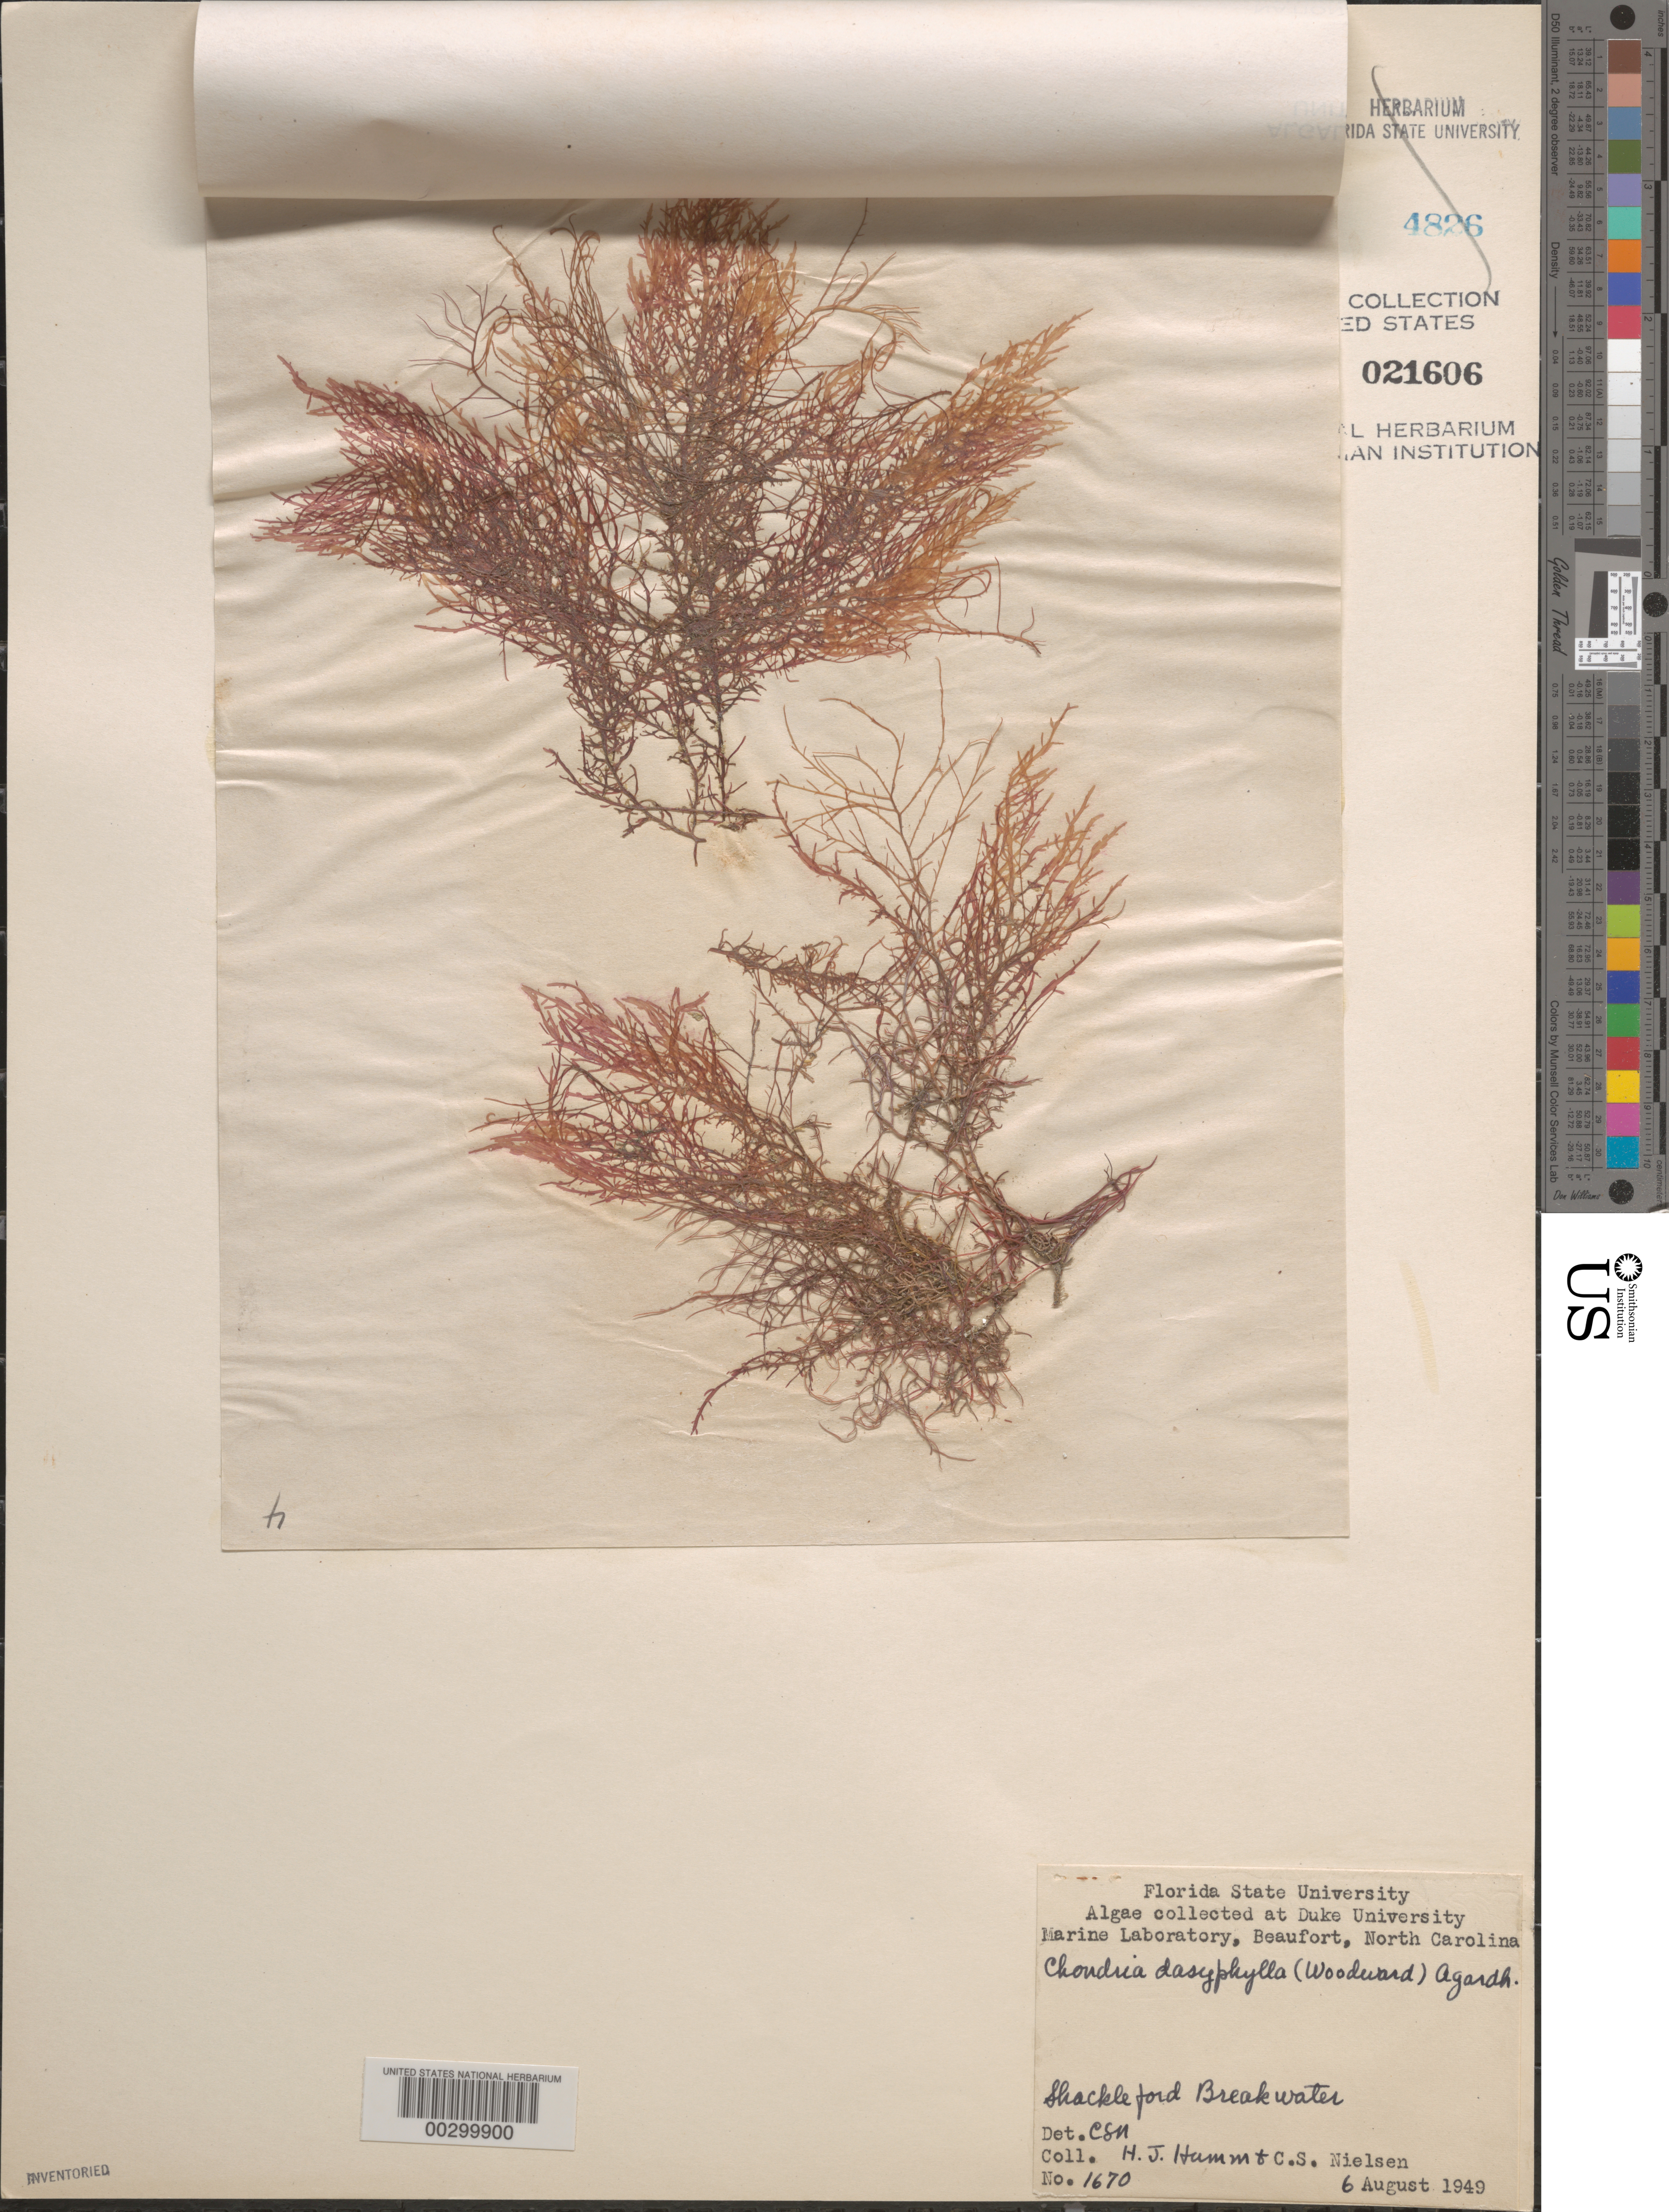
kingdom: Plantae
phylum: Rhodophyta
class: Florideophyceae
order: Ceramiales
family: Rhodomelaceae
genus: Chondria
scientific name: Chondria dasyphylla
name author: (Woodw.) C. Agardh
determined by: Nielsen, C. S.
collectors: H. J. Humm & C. S. Nielsen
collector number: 1670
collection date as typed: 06 Aug 1949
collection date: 1949-08-06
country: United States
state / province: North Carolina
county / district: Carteret County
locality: Beaufort, Shackleford breakwater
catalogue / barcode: US 21606